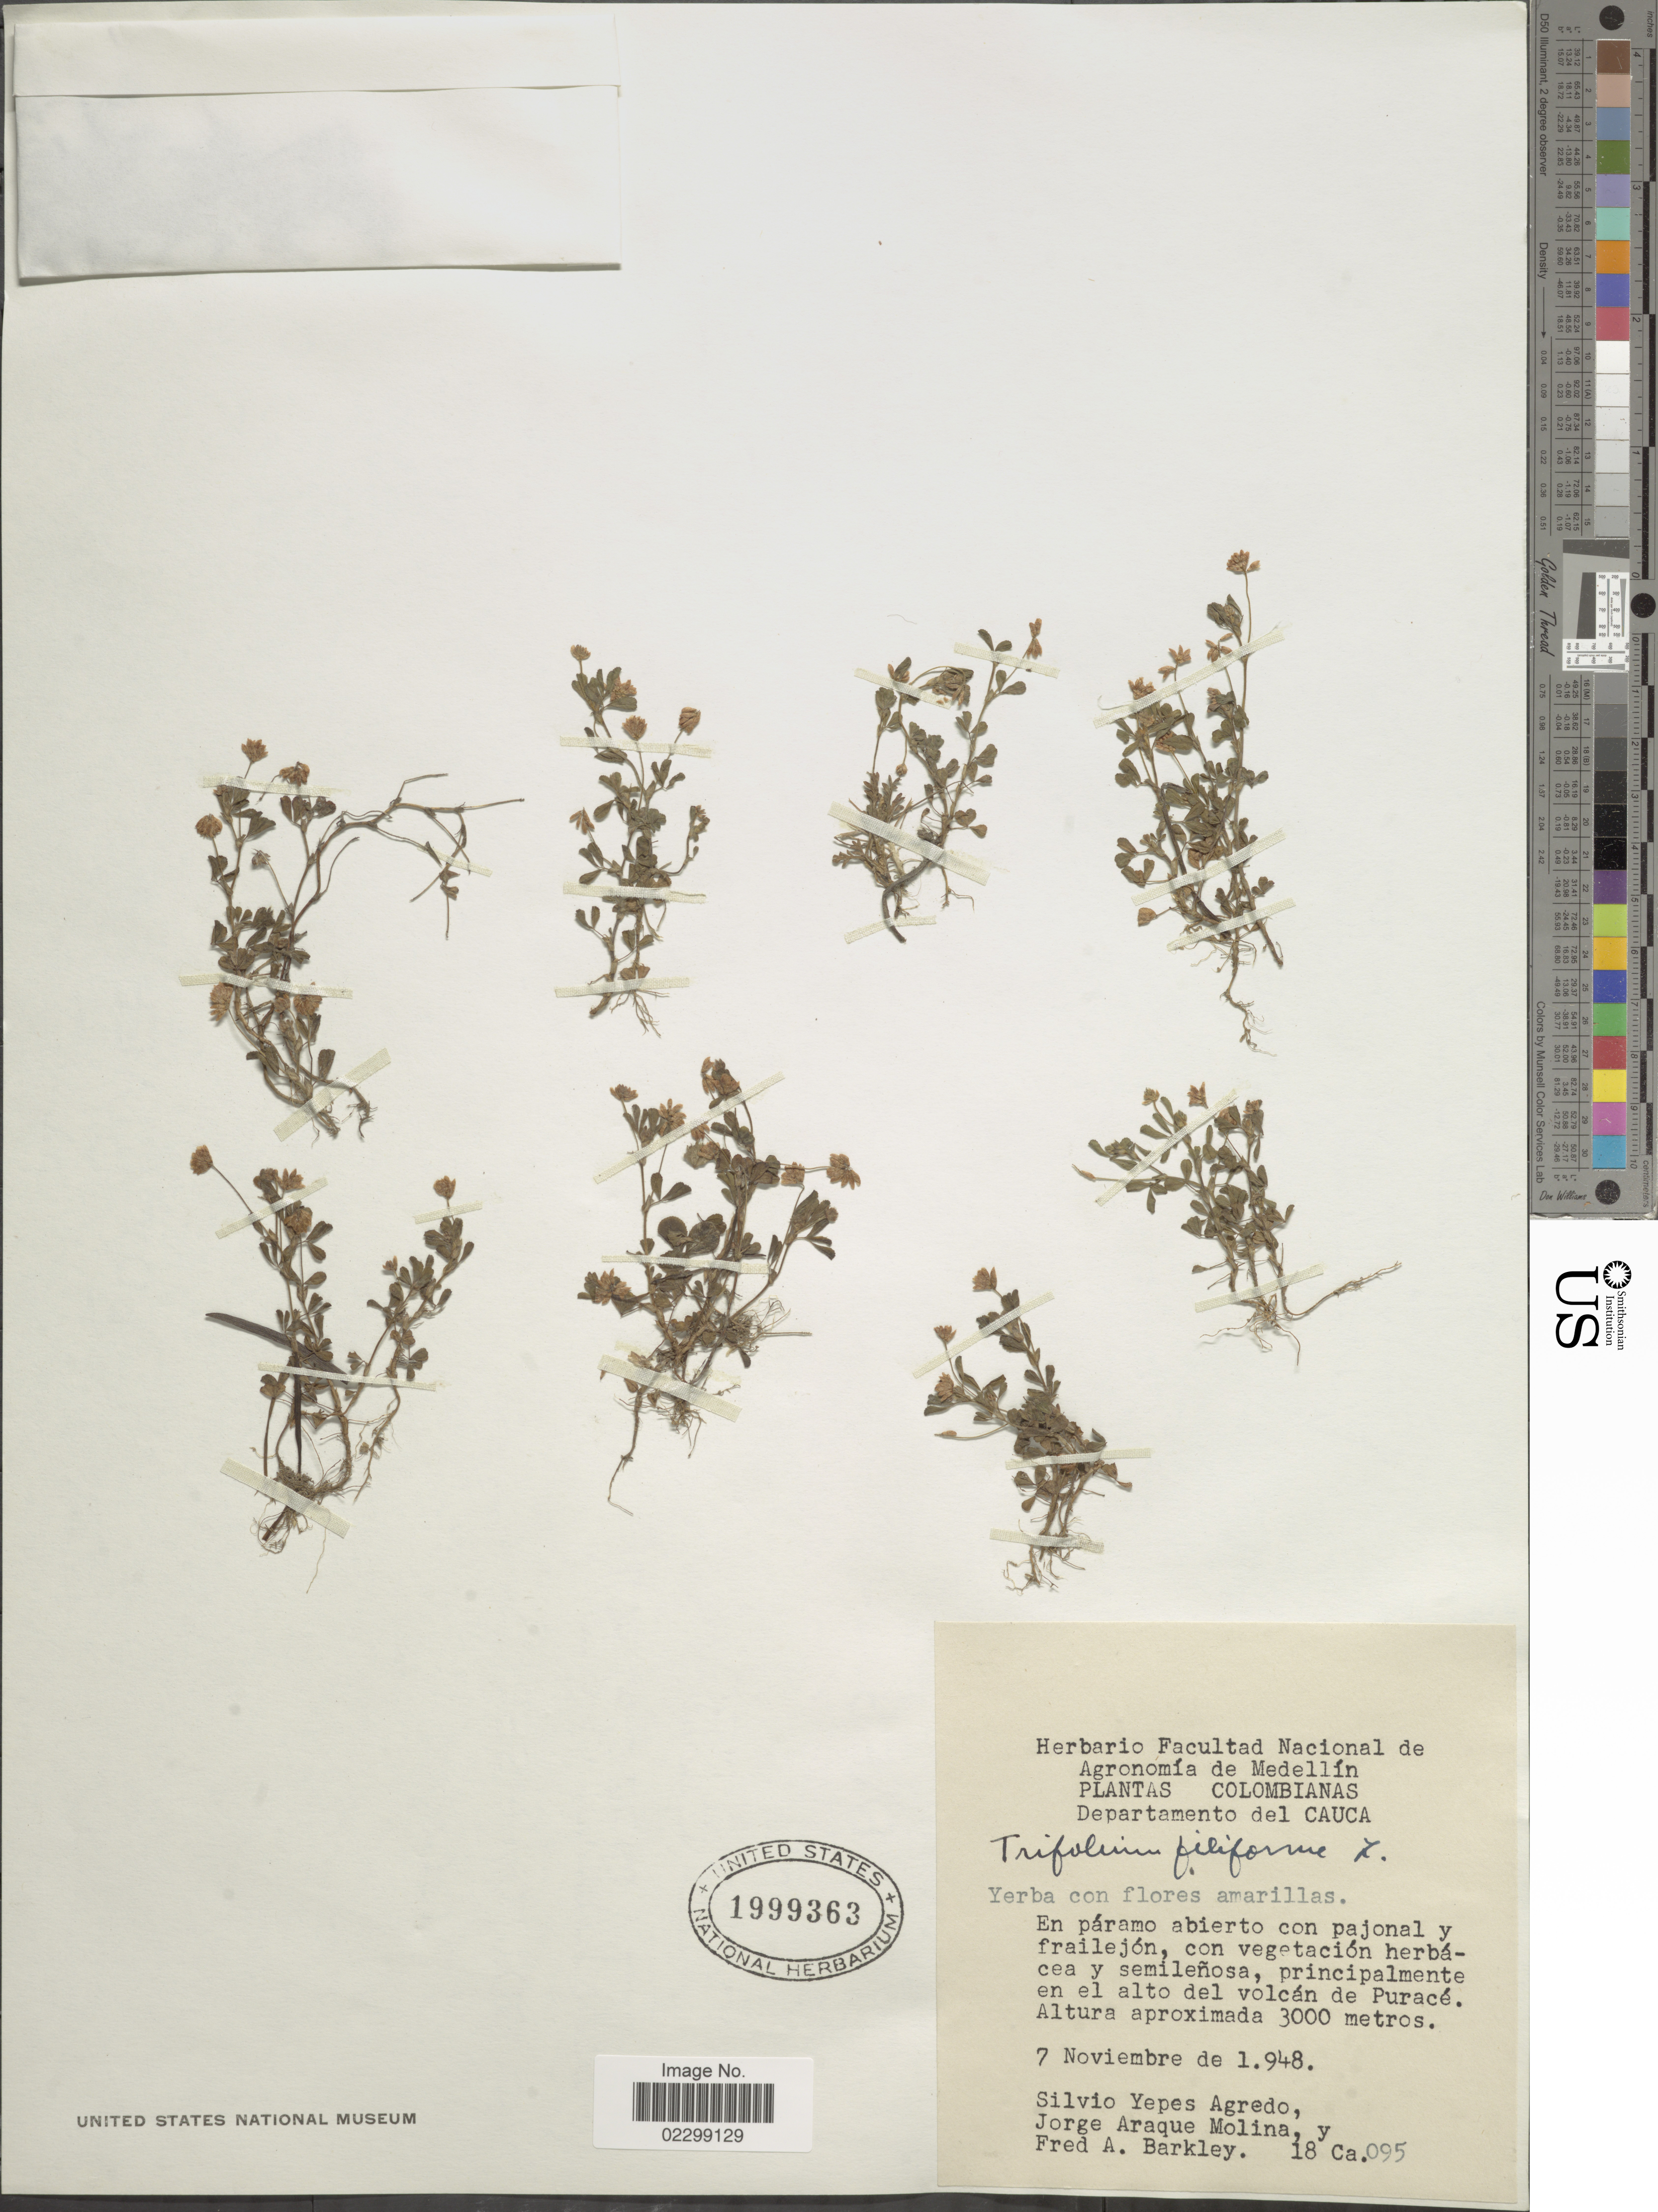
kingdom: Plantae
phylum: Tracheophyta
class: Magnoliopsida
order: Fabales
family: Fabaceae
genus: Trifolium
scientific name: Trifolium dubium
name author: Sibth.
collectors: S. Yepes-Agredo, J. Araque Molina & F. A. Barkley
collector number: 18/095?*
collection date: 1948-11-07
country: Colombia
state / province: Valle del Cauca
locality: En páramo abierto con pajonal u frailejón, con vegetación herbácea y semleñosa, principalmente en el alto del Volcán de Puracé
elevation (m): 3000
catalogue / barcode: US 1999363